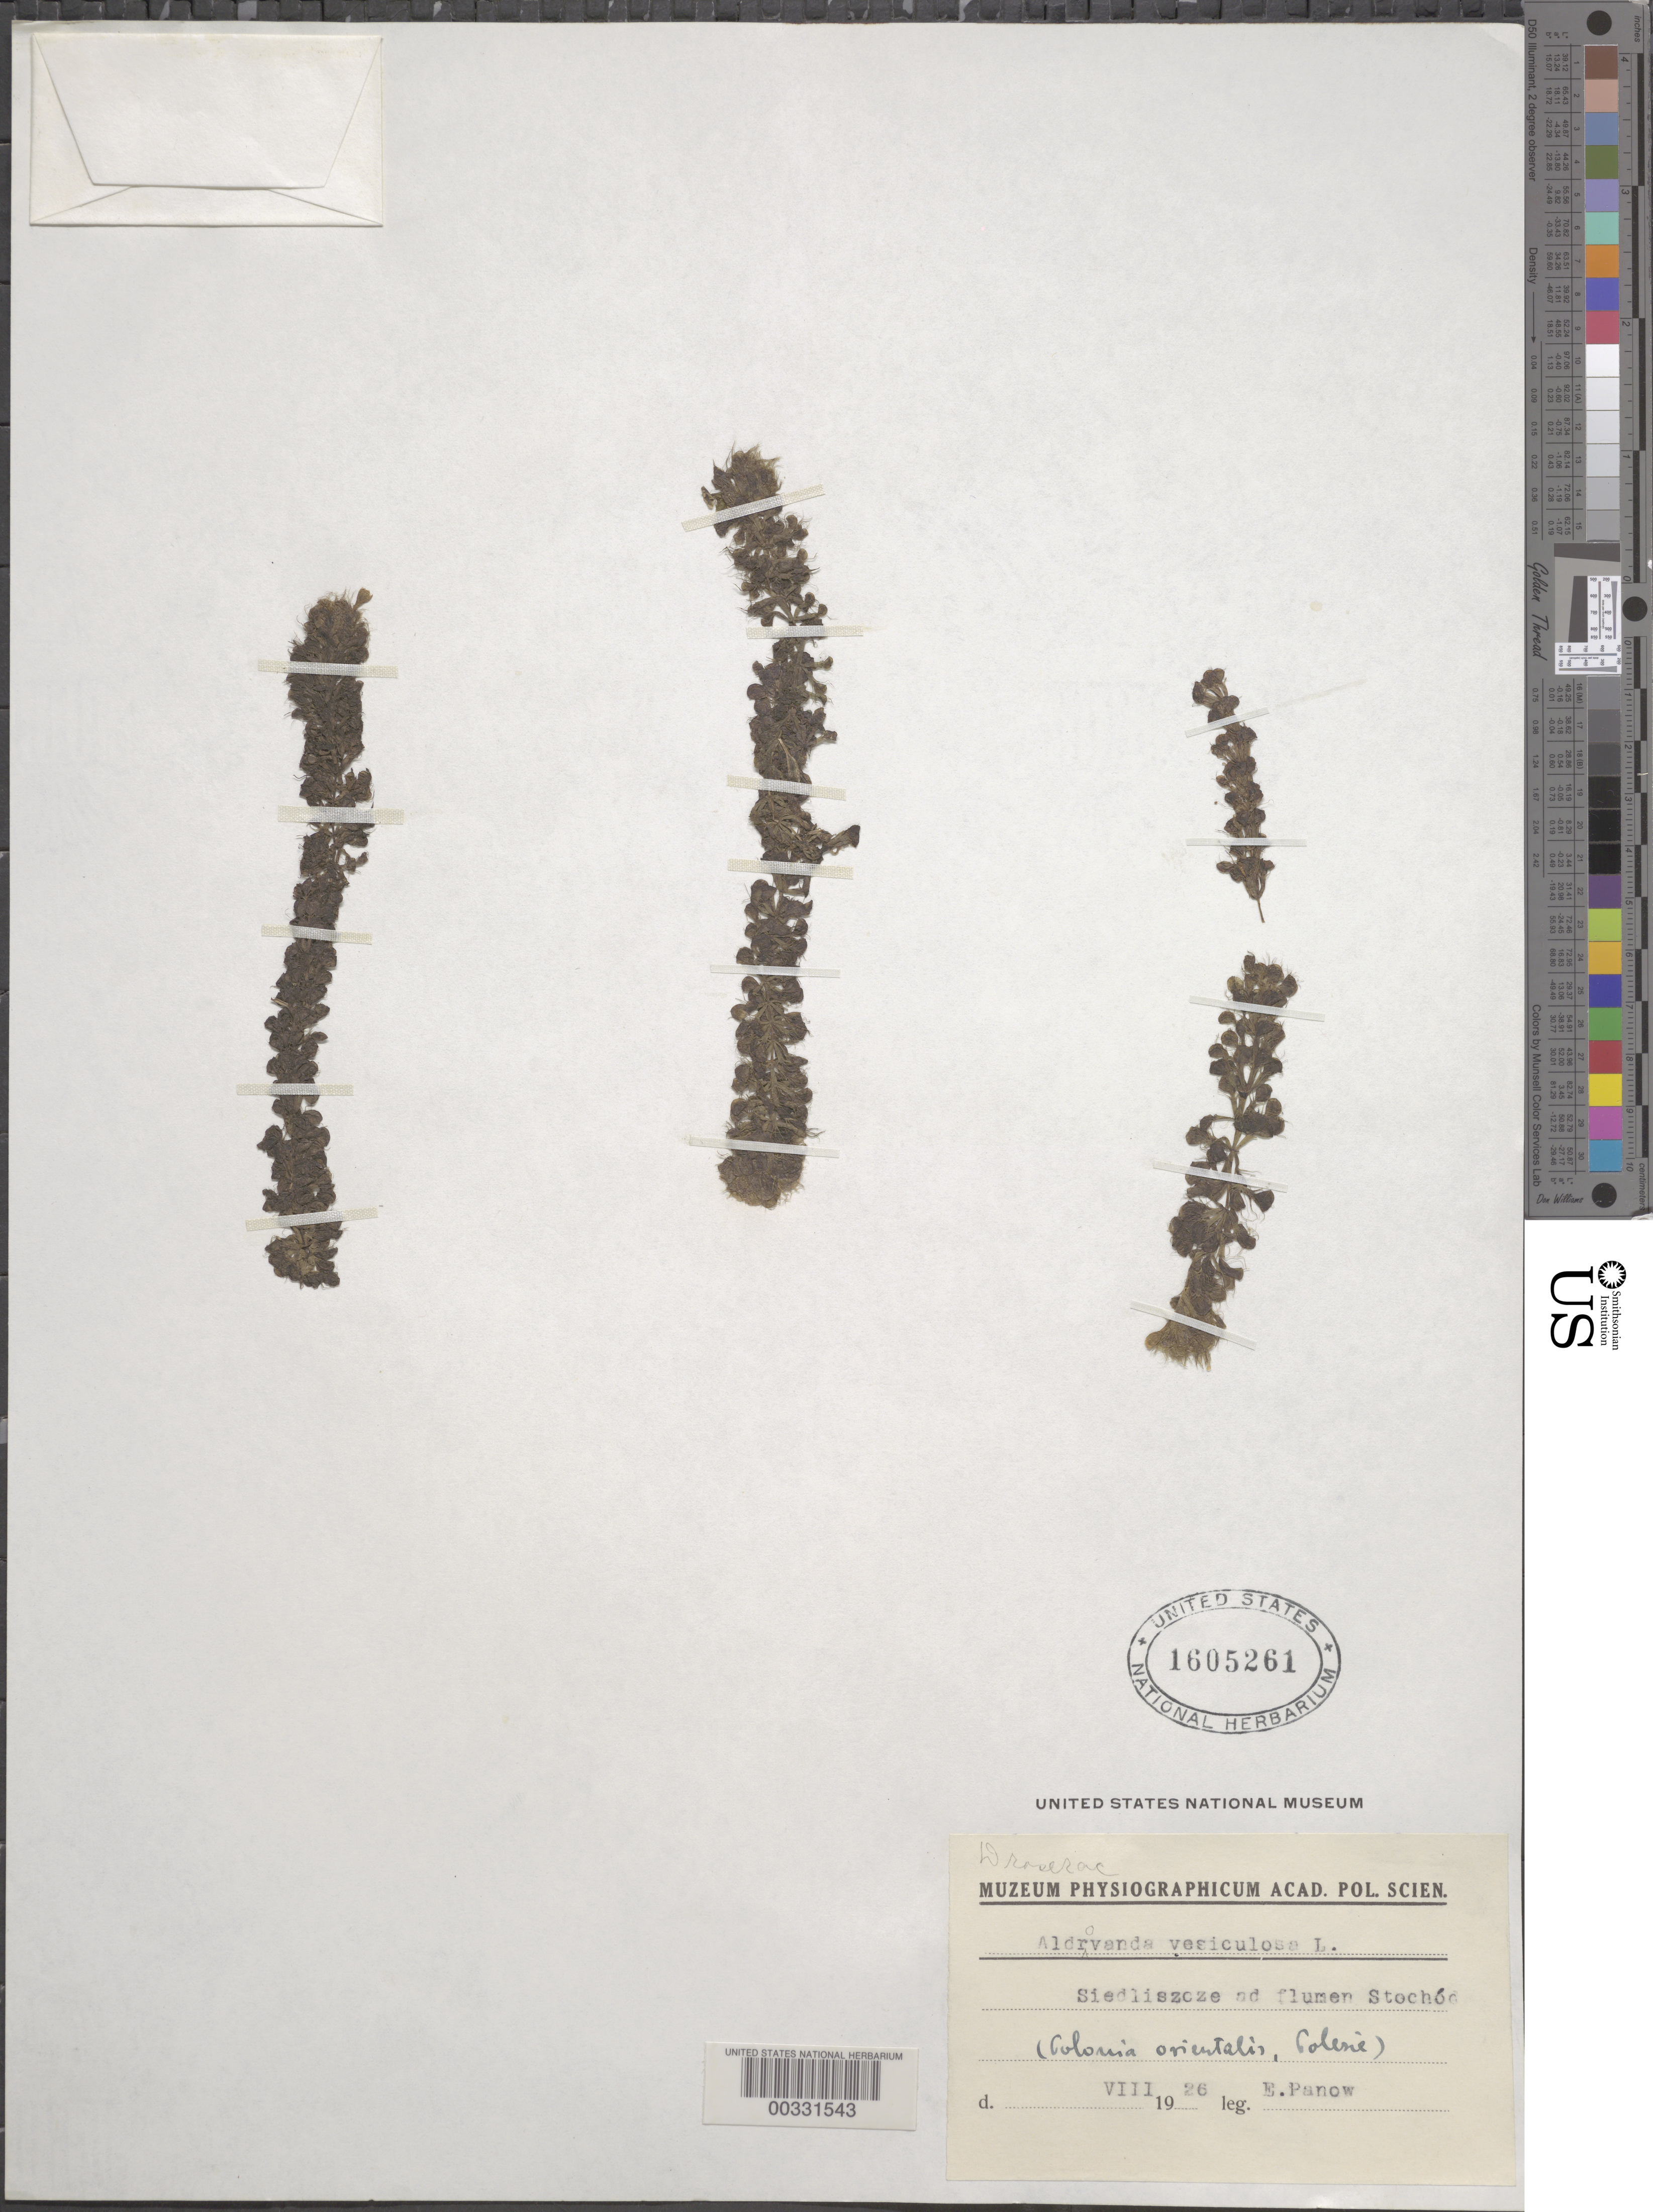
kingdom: Plantae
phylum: Tracheophyta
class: Magnoliopsida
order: Caryophyllales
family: Droseraceae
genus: Aldrovanda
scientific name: Aldrovanda vesiculosa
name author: L.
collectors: E. Panow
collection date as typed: Aug 1926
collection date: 1926-08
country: Poland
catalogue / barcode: US 1605261